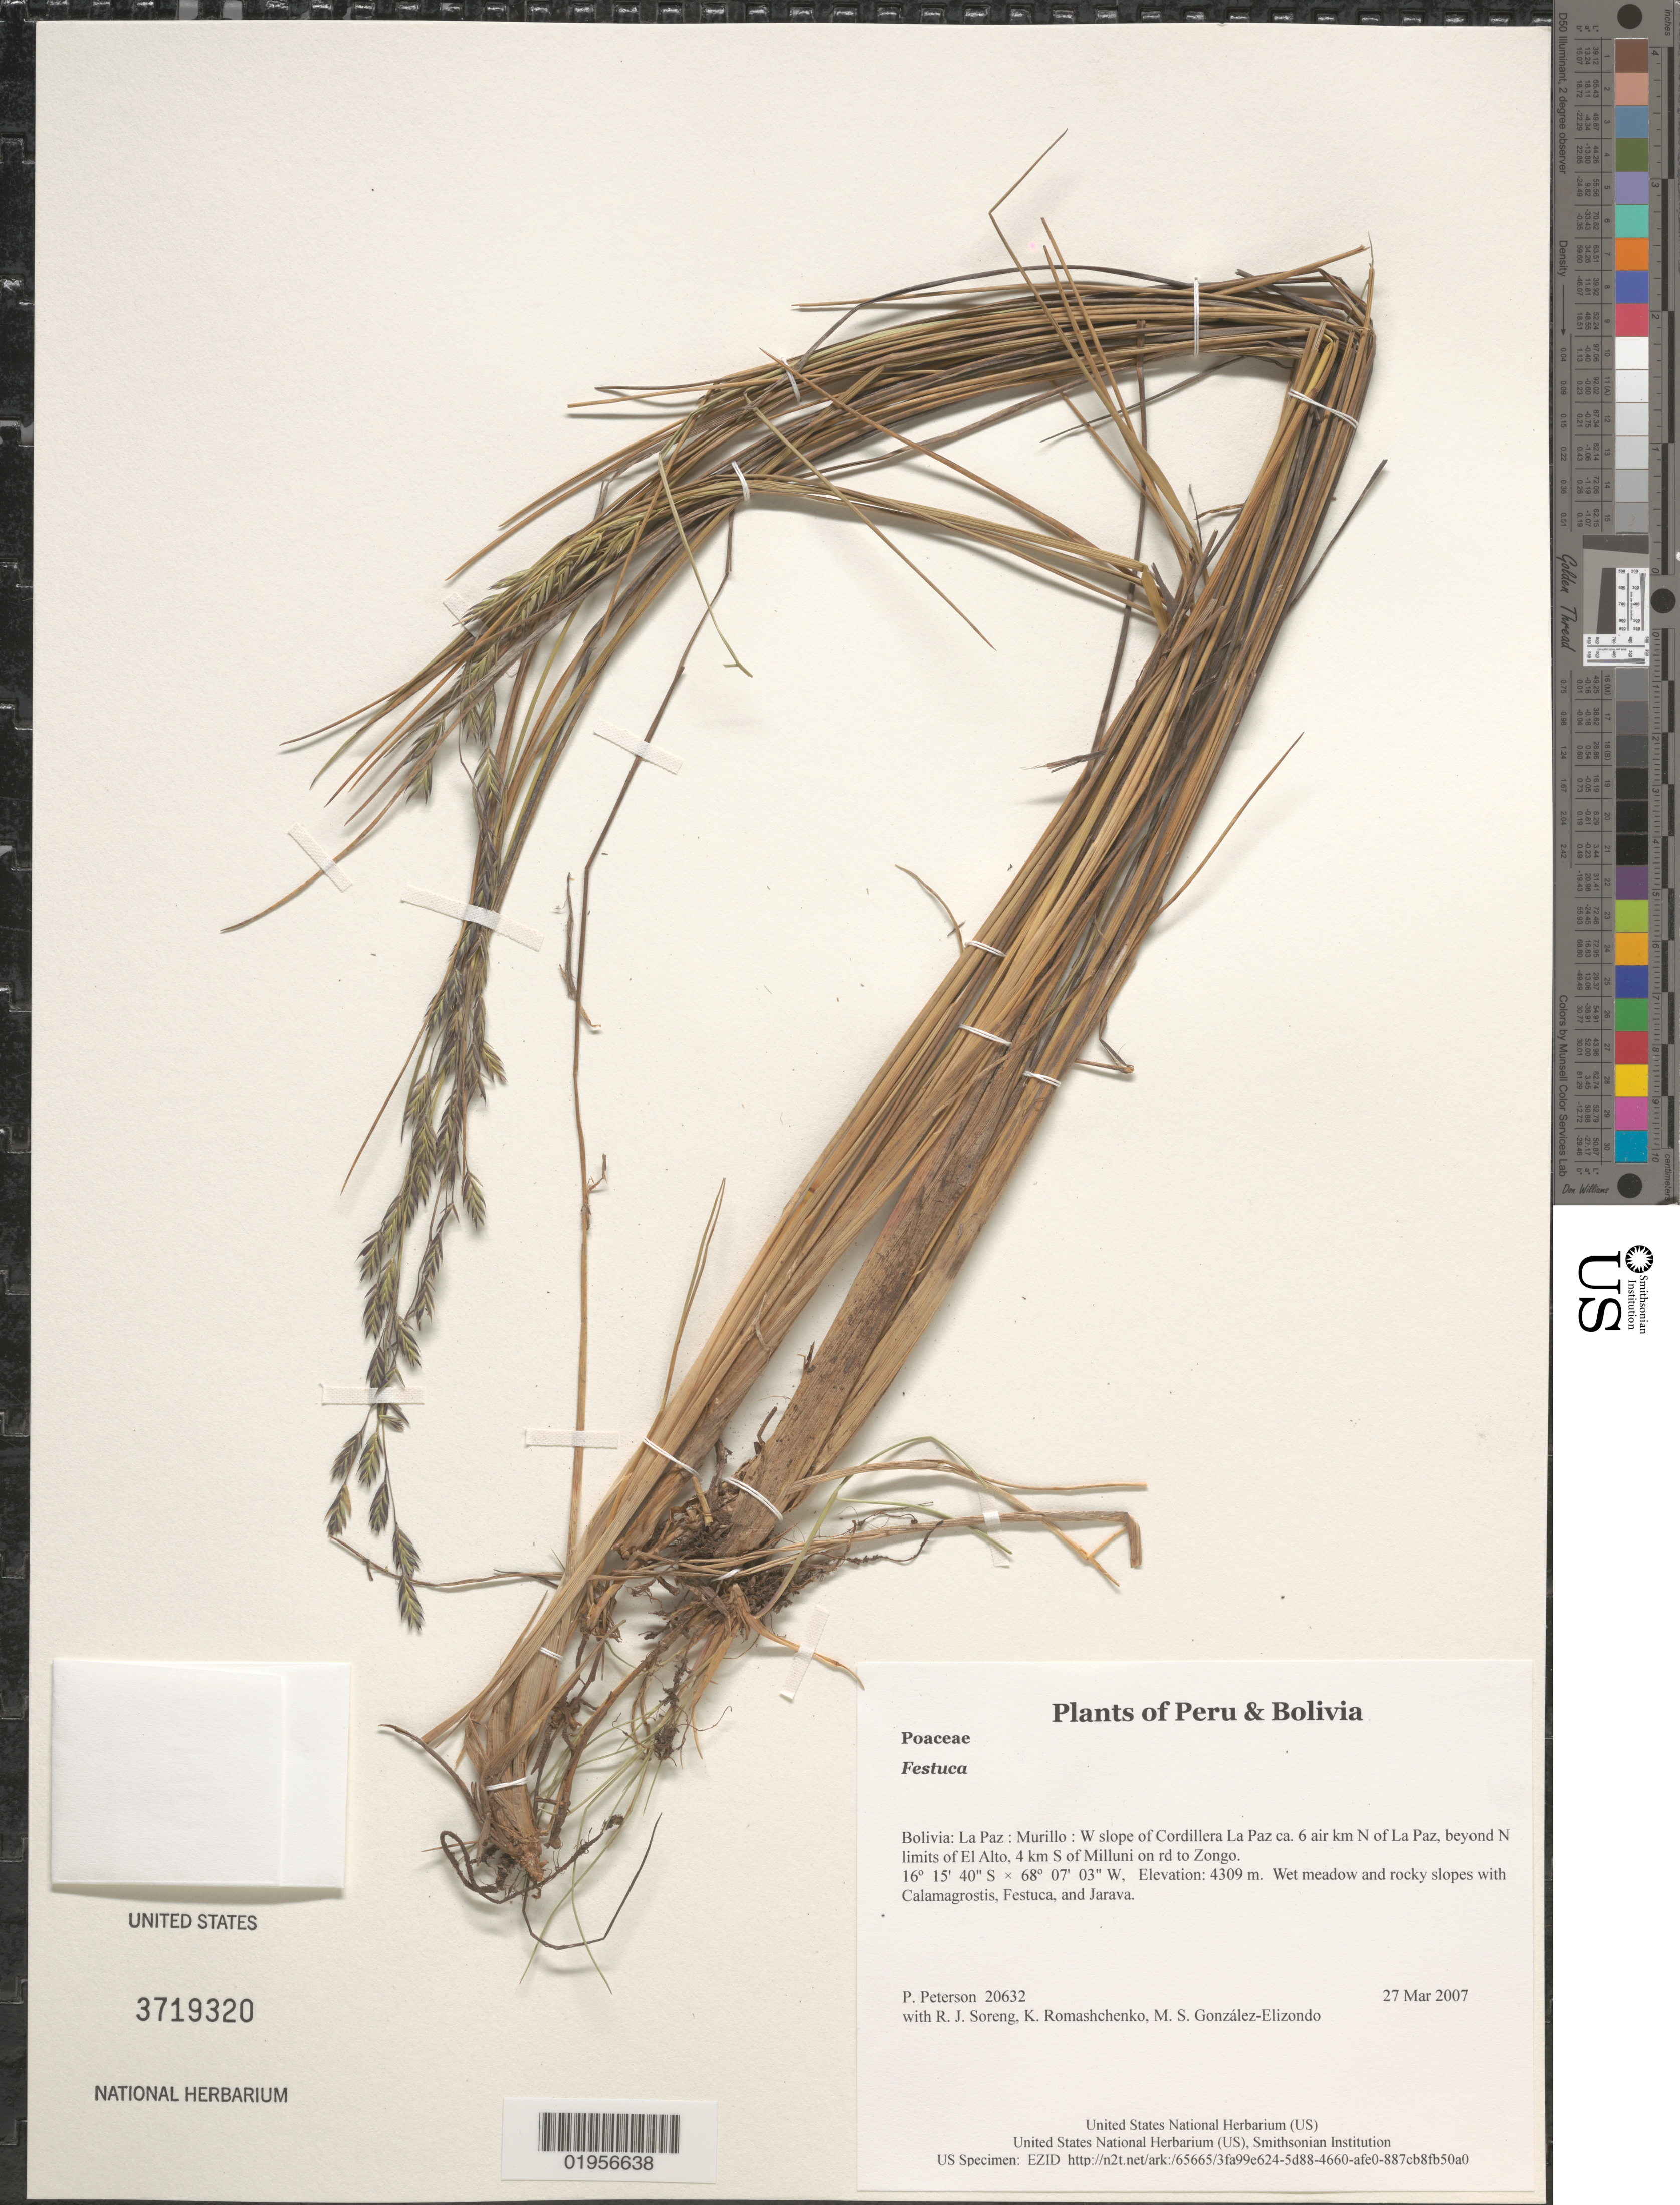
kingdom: Plantae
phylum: Tracheophyta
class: Liliopsida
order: Poales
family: Poaceae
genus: Festuca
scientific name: Festuca sp.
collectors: P. M. Peterson, R. J. Soreng, K. Romashchenko & M. S. González-Elizondo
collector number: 20632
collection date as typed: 27 Mar 2007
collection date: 2007-03-27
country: Bolivia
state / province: La Paz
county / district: Murillo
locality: W slope of Cordillera La Paz ca. 6 air km N of La Paz, beyond N limits of El Alto, 4 km S of Milluni on rd to Zongo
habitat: Wet meadow and rocky slopes with Calamagrostis, Festuca, and Jarava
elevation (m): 4309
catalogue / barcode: US 3719320